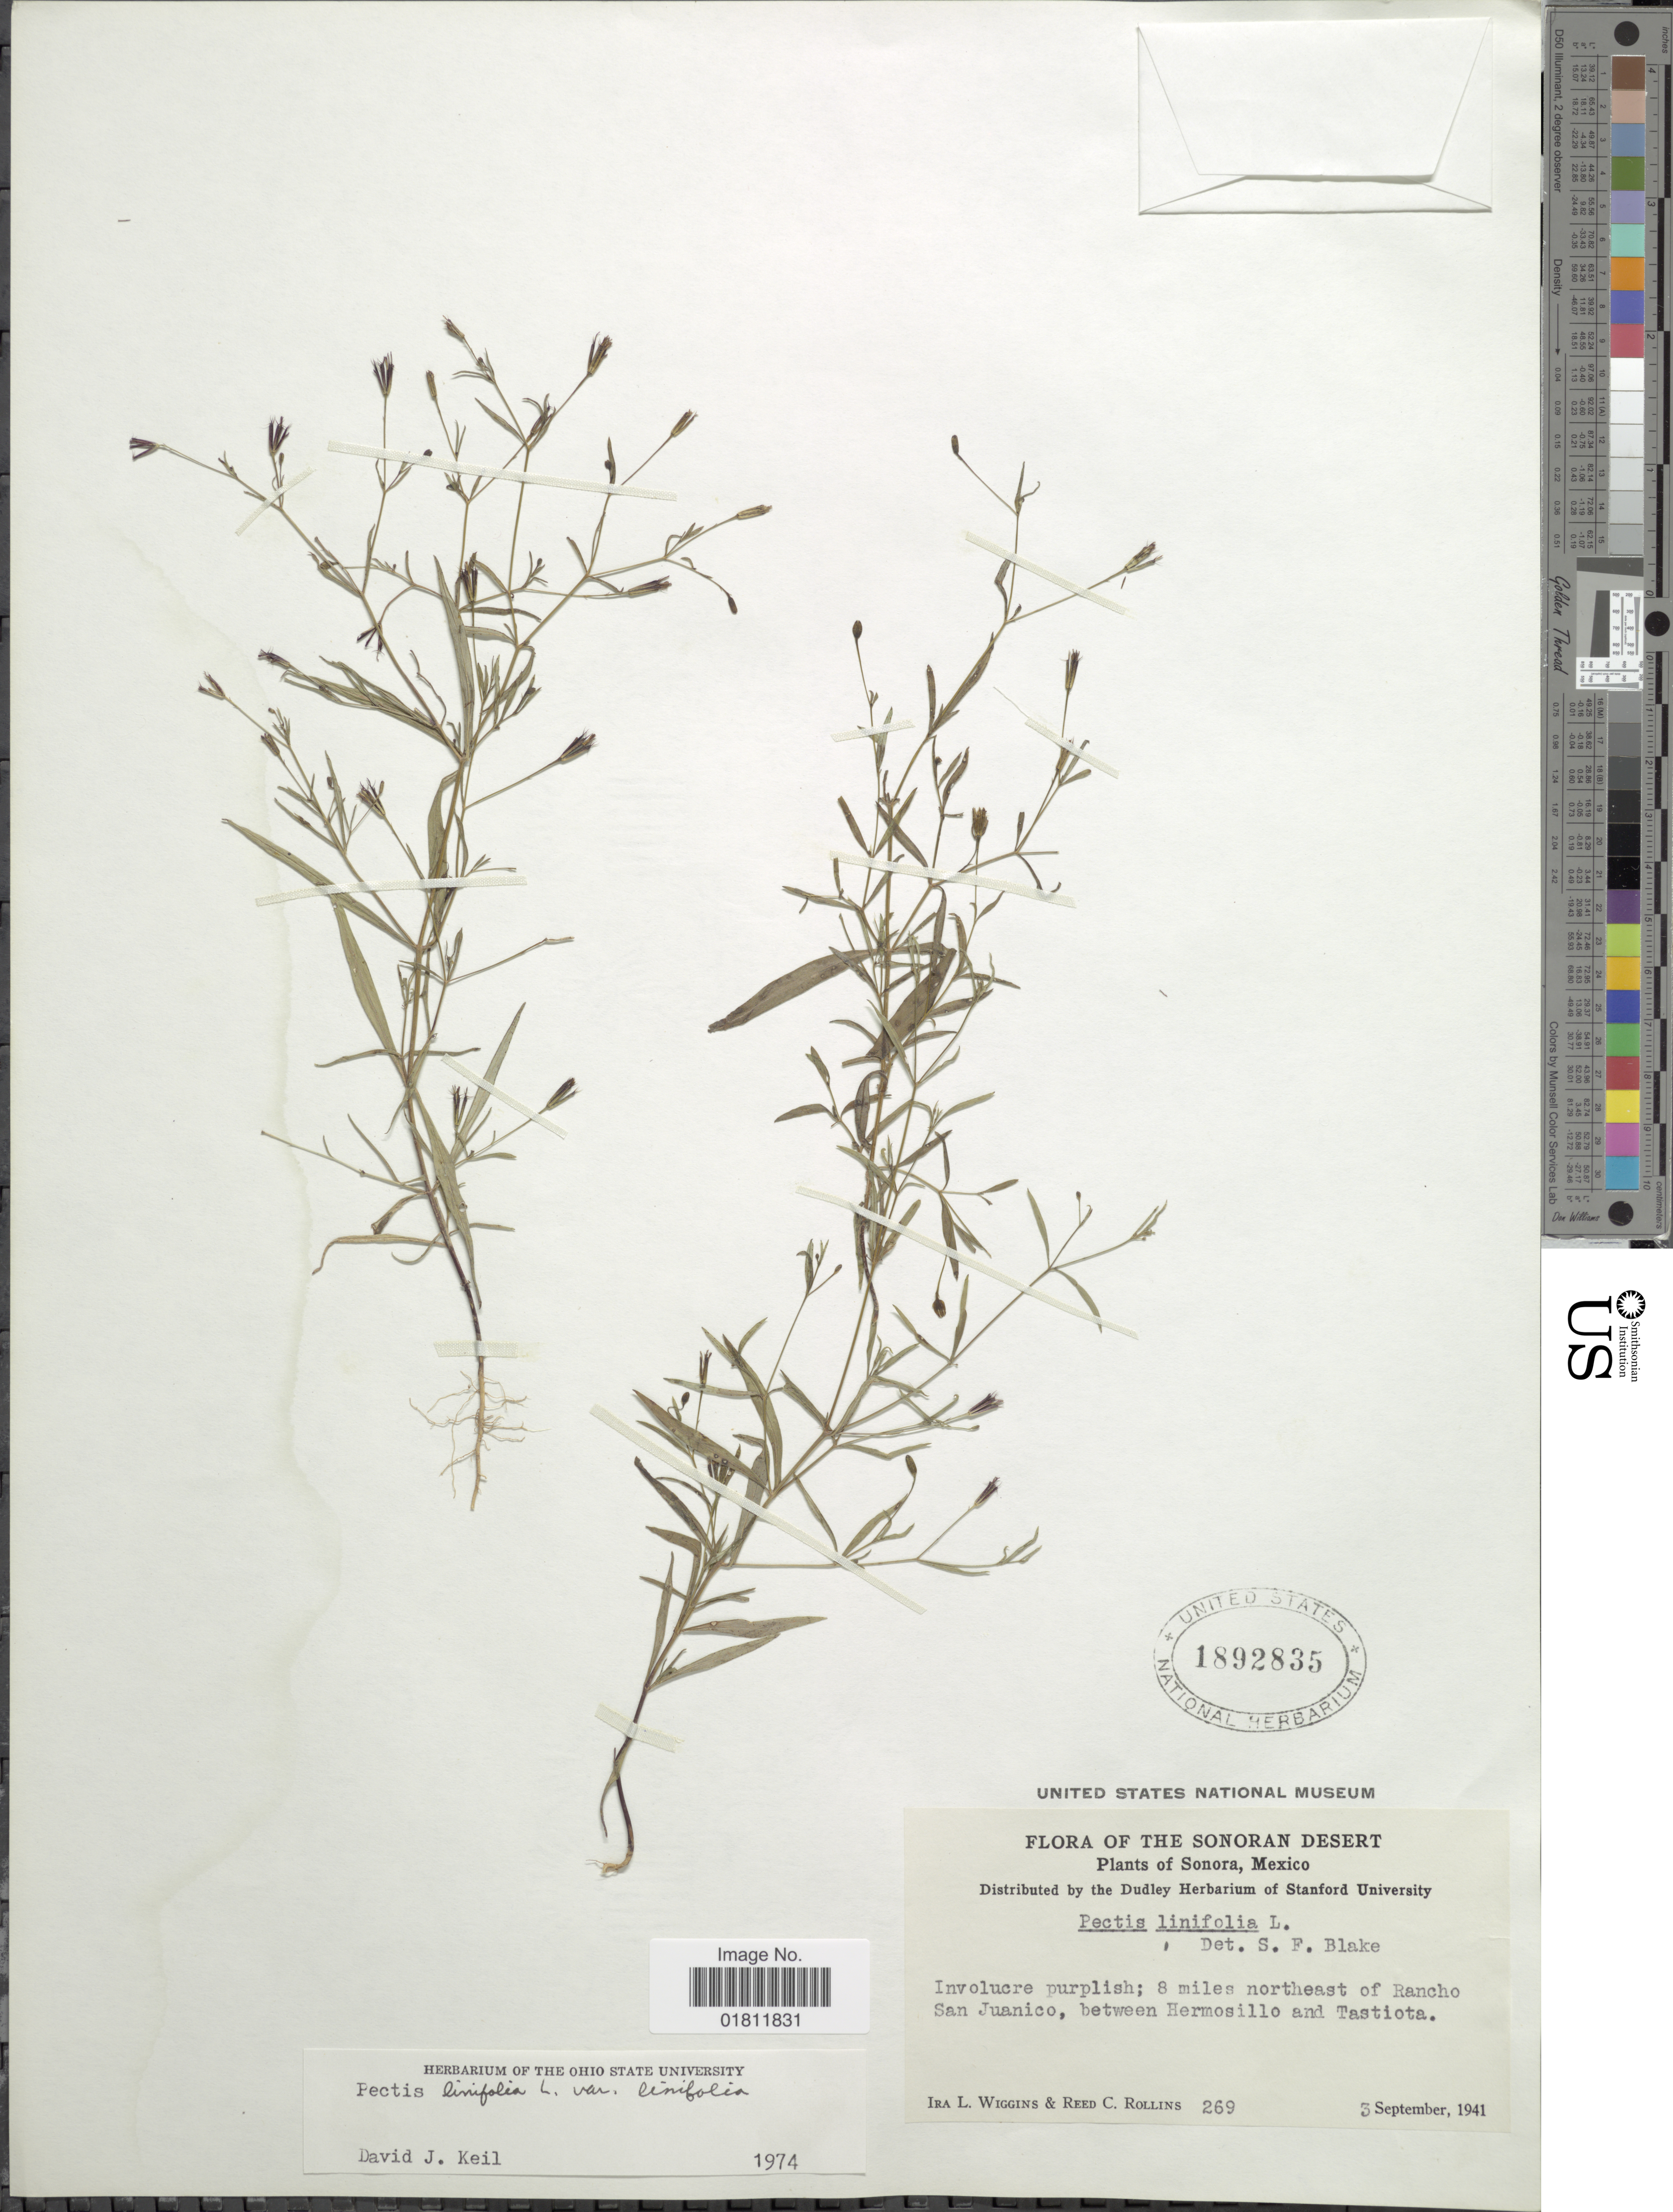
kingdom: Plantae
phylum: Tracheophyta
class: Magnoliopsida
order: Asterales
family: Asteraceae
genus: Pectis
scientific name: Pectis linifolia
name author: L.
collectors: I. L. Wiggins & R. C. Rollins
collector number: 269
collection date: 1941-09-03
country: Mexico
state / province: Sonora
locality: Sonoran Desert, 8 miles northeast of Rancho San Juanico, between Hermosillo and Tastiota.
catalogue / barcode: US 1892835